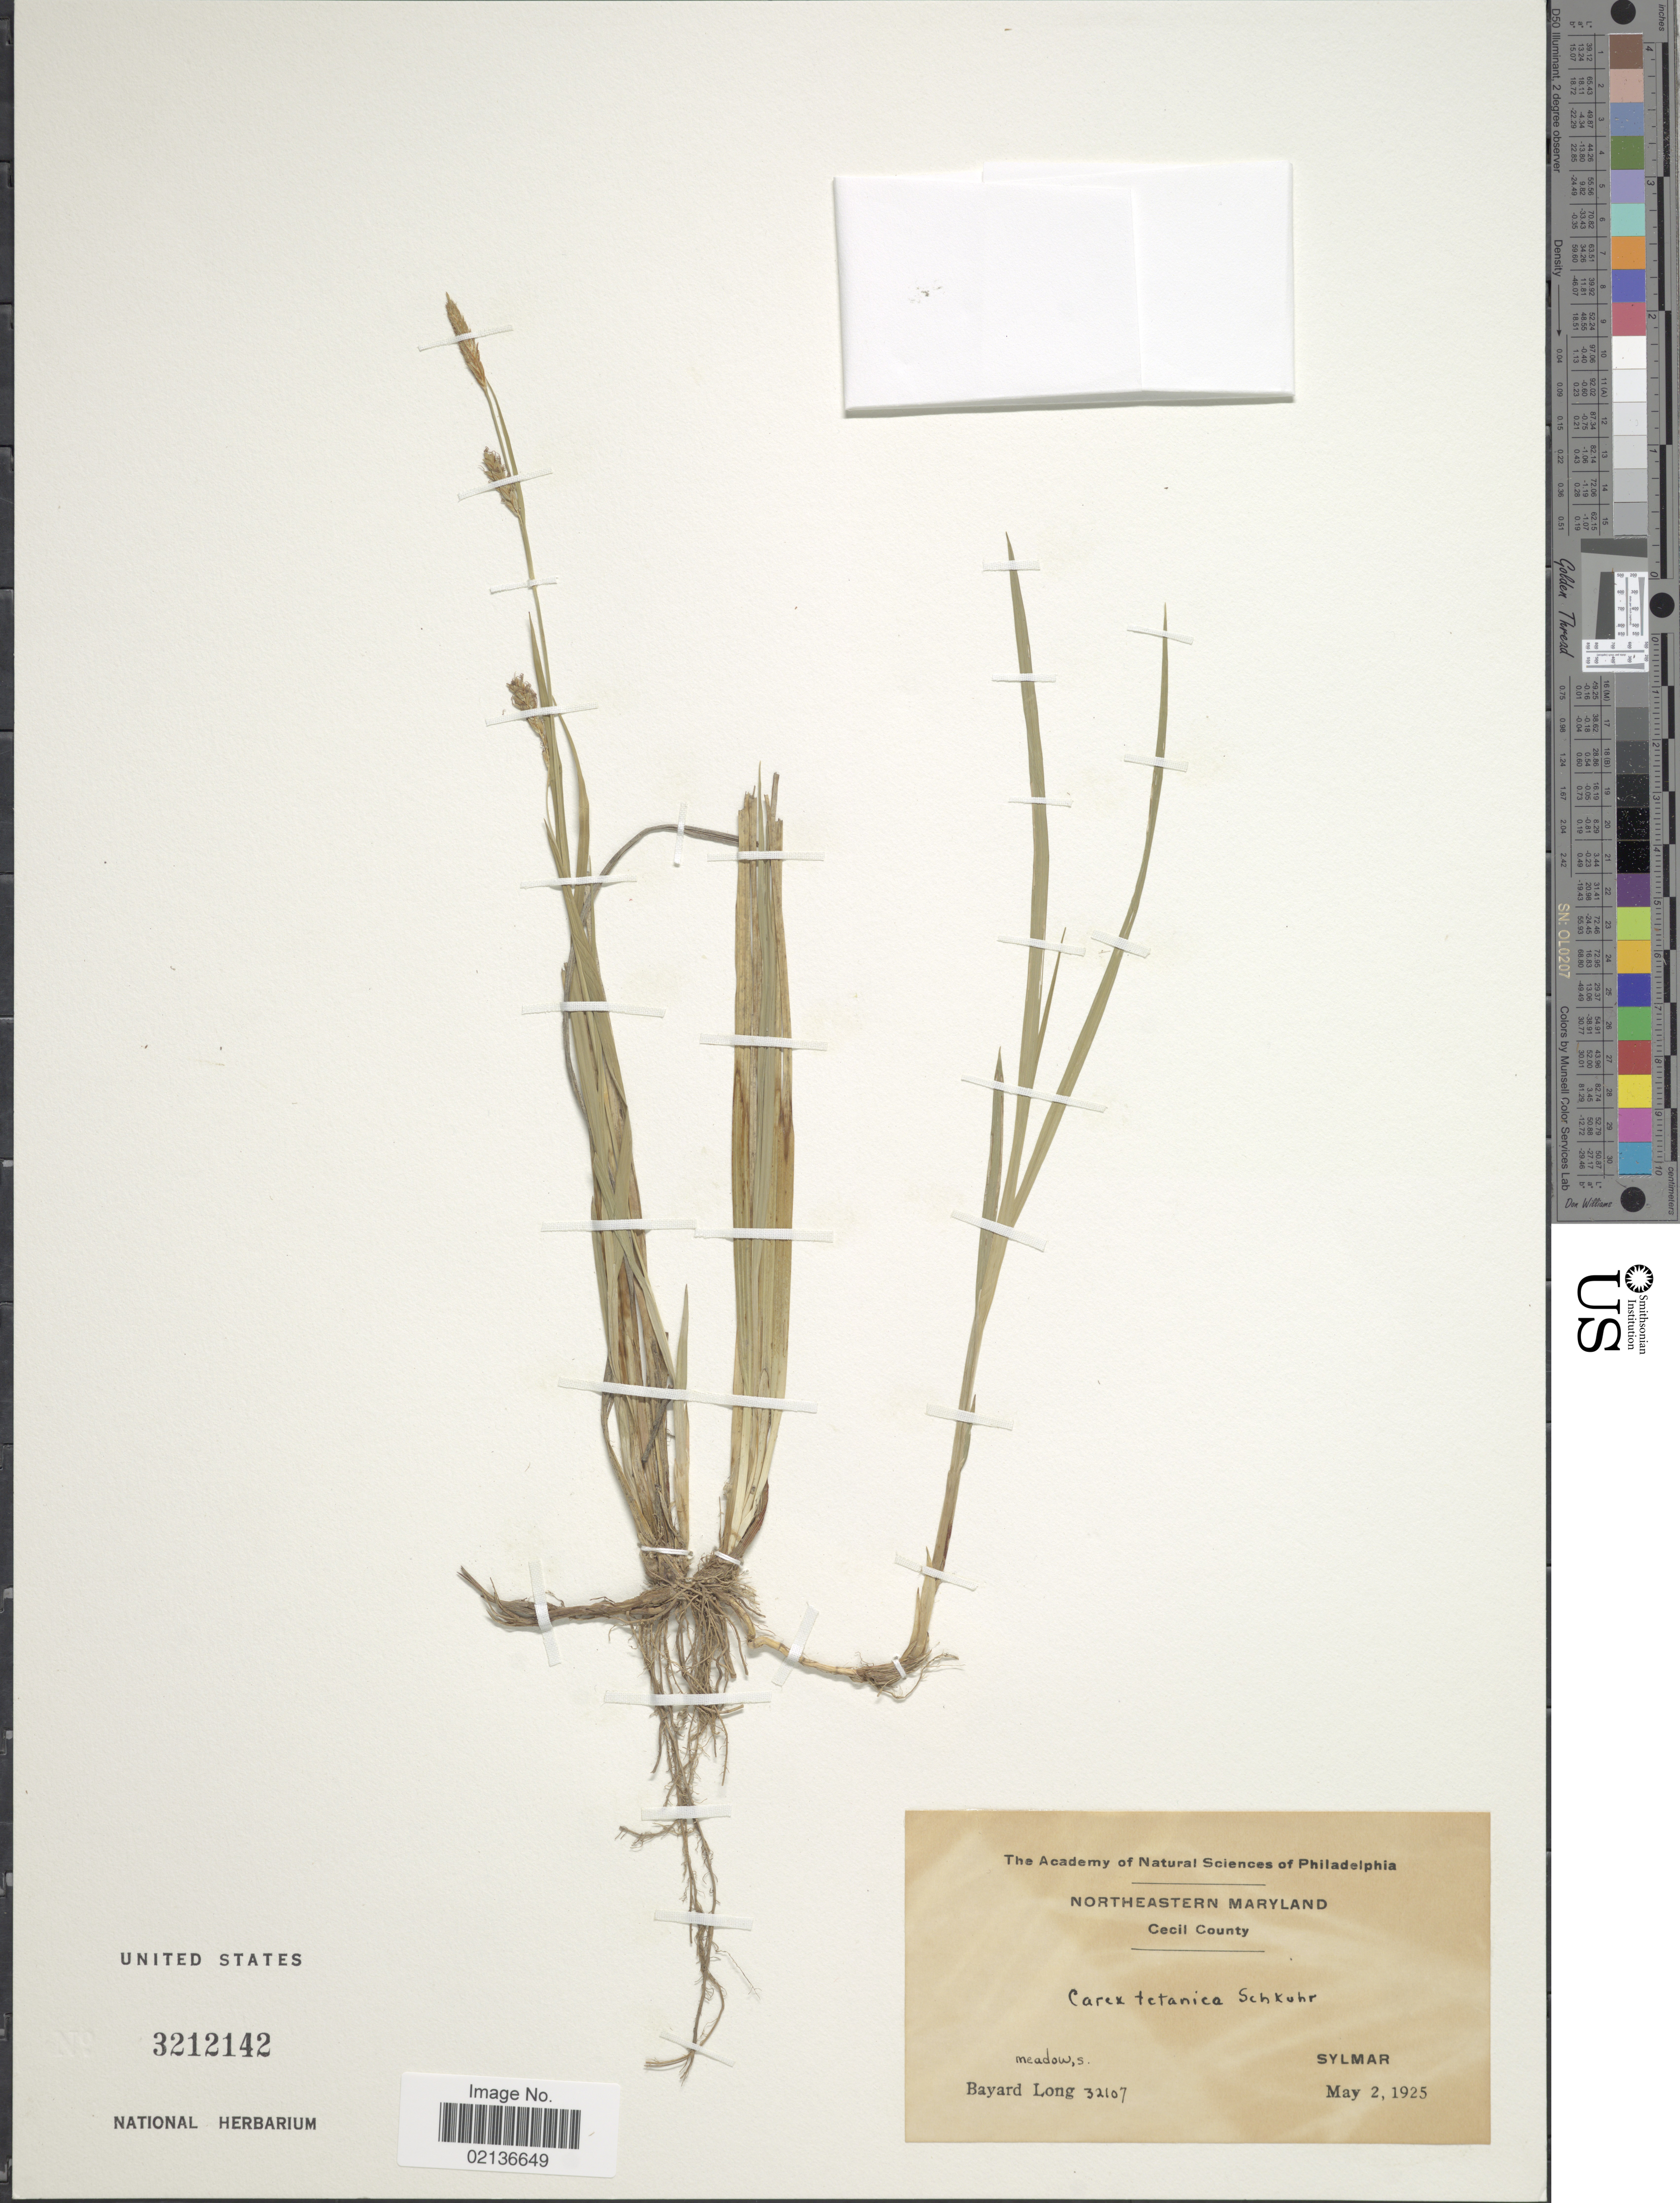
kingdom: Plantae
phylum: Tracheophyta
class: Liliopsida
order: Poales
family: Cyperaceae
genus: Carex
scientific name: Carex tetanica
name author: Schkuhr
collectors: B. Long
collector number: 32107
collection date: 1925-05-02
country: United States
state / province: Maryland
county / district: Cecil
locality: Northeastern Maryland, Cecil County, Sylmar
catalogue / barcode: US 3212142